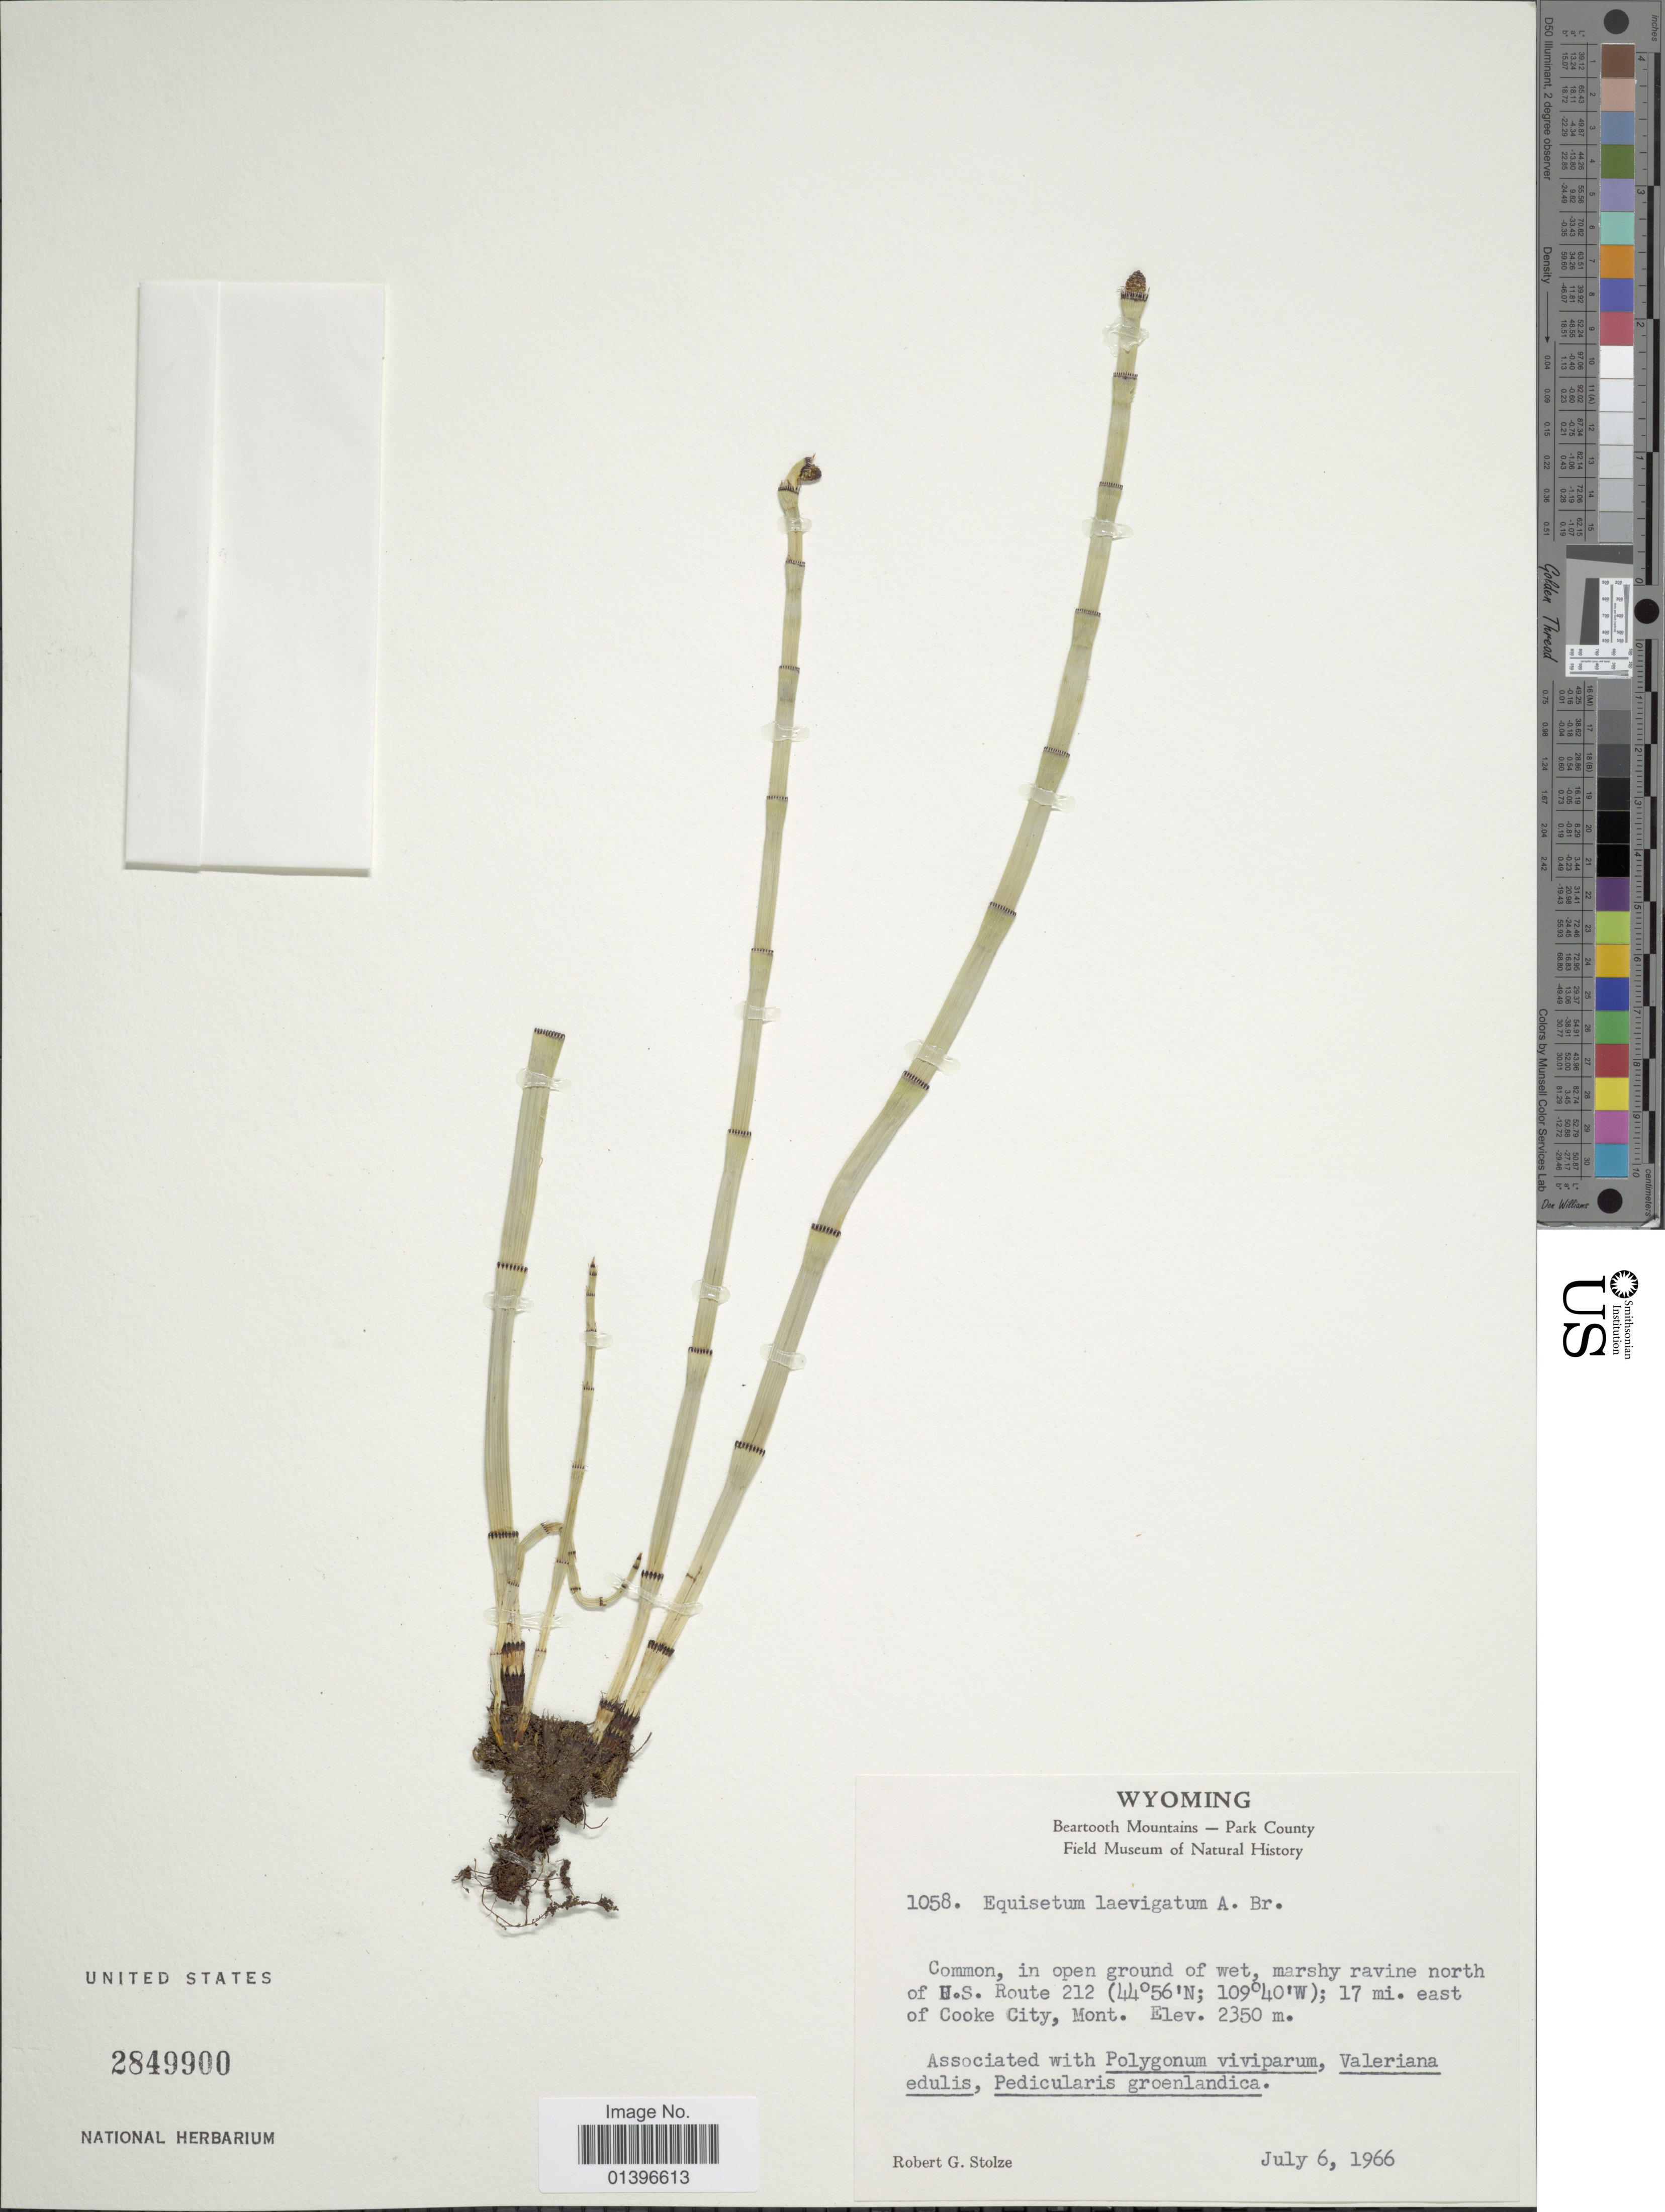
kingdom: Plantae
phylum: Tracheophyta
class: Polypodiopsida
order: Equisetales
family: Equisetaceae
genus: Equisetum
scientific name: Equisetum laevigatum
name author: A. Braun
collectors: R. G. Stolze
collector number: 1058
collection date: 1966-07-06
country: United States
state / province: Wyoming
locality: Beartooth Mountains - Park County. Common, in open ground of wet, marshy ravine north of U.S. Route 212; 17 mi. east of Cooke City, Mont.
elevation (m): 2350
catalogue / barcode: US 2849900